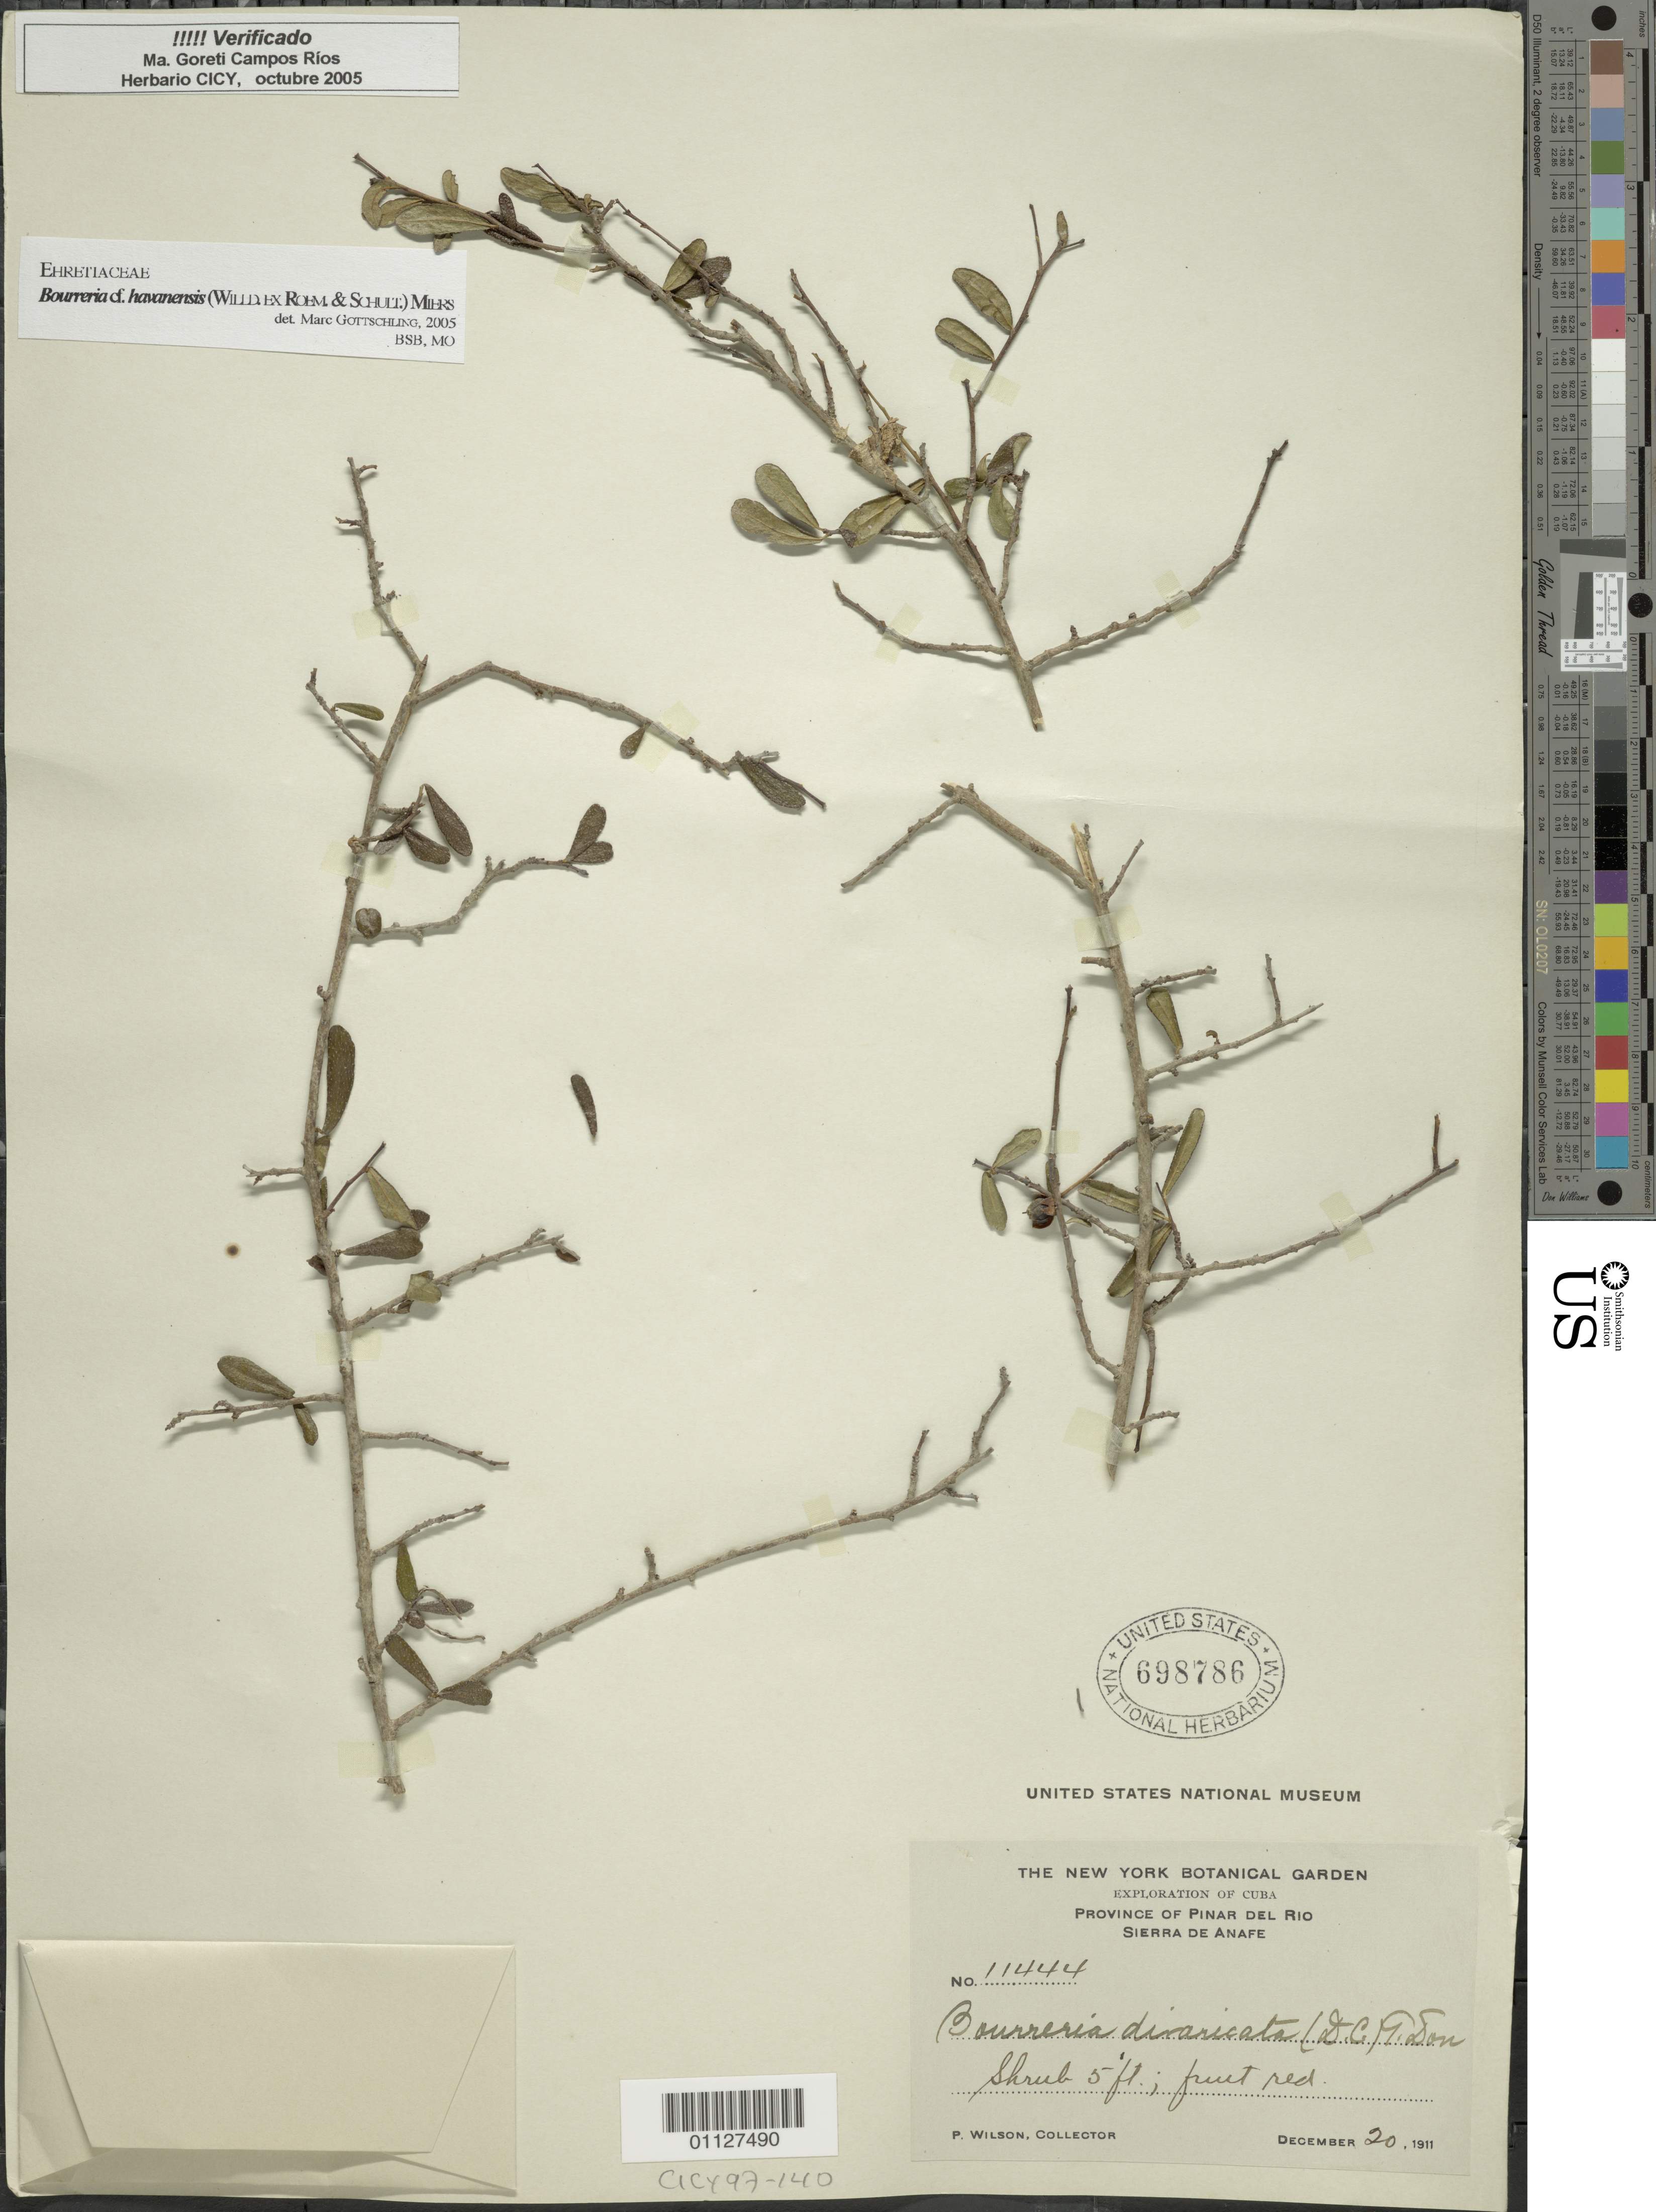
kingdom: Plantae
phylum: Tracheophyta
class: Magnoliopsida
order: Boraginales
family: Ehretiaceae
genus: Bourreria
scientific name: Bourreria havanensis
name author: (Roem. & Schult.) Miers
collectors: P. Wilson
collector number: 11444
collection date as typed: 20 Dec 1911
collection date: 1911-12-20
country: Cuba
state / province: Pinar del Rio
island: Cuba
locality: Sierra de Anafe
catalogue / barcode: US 698786